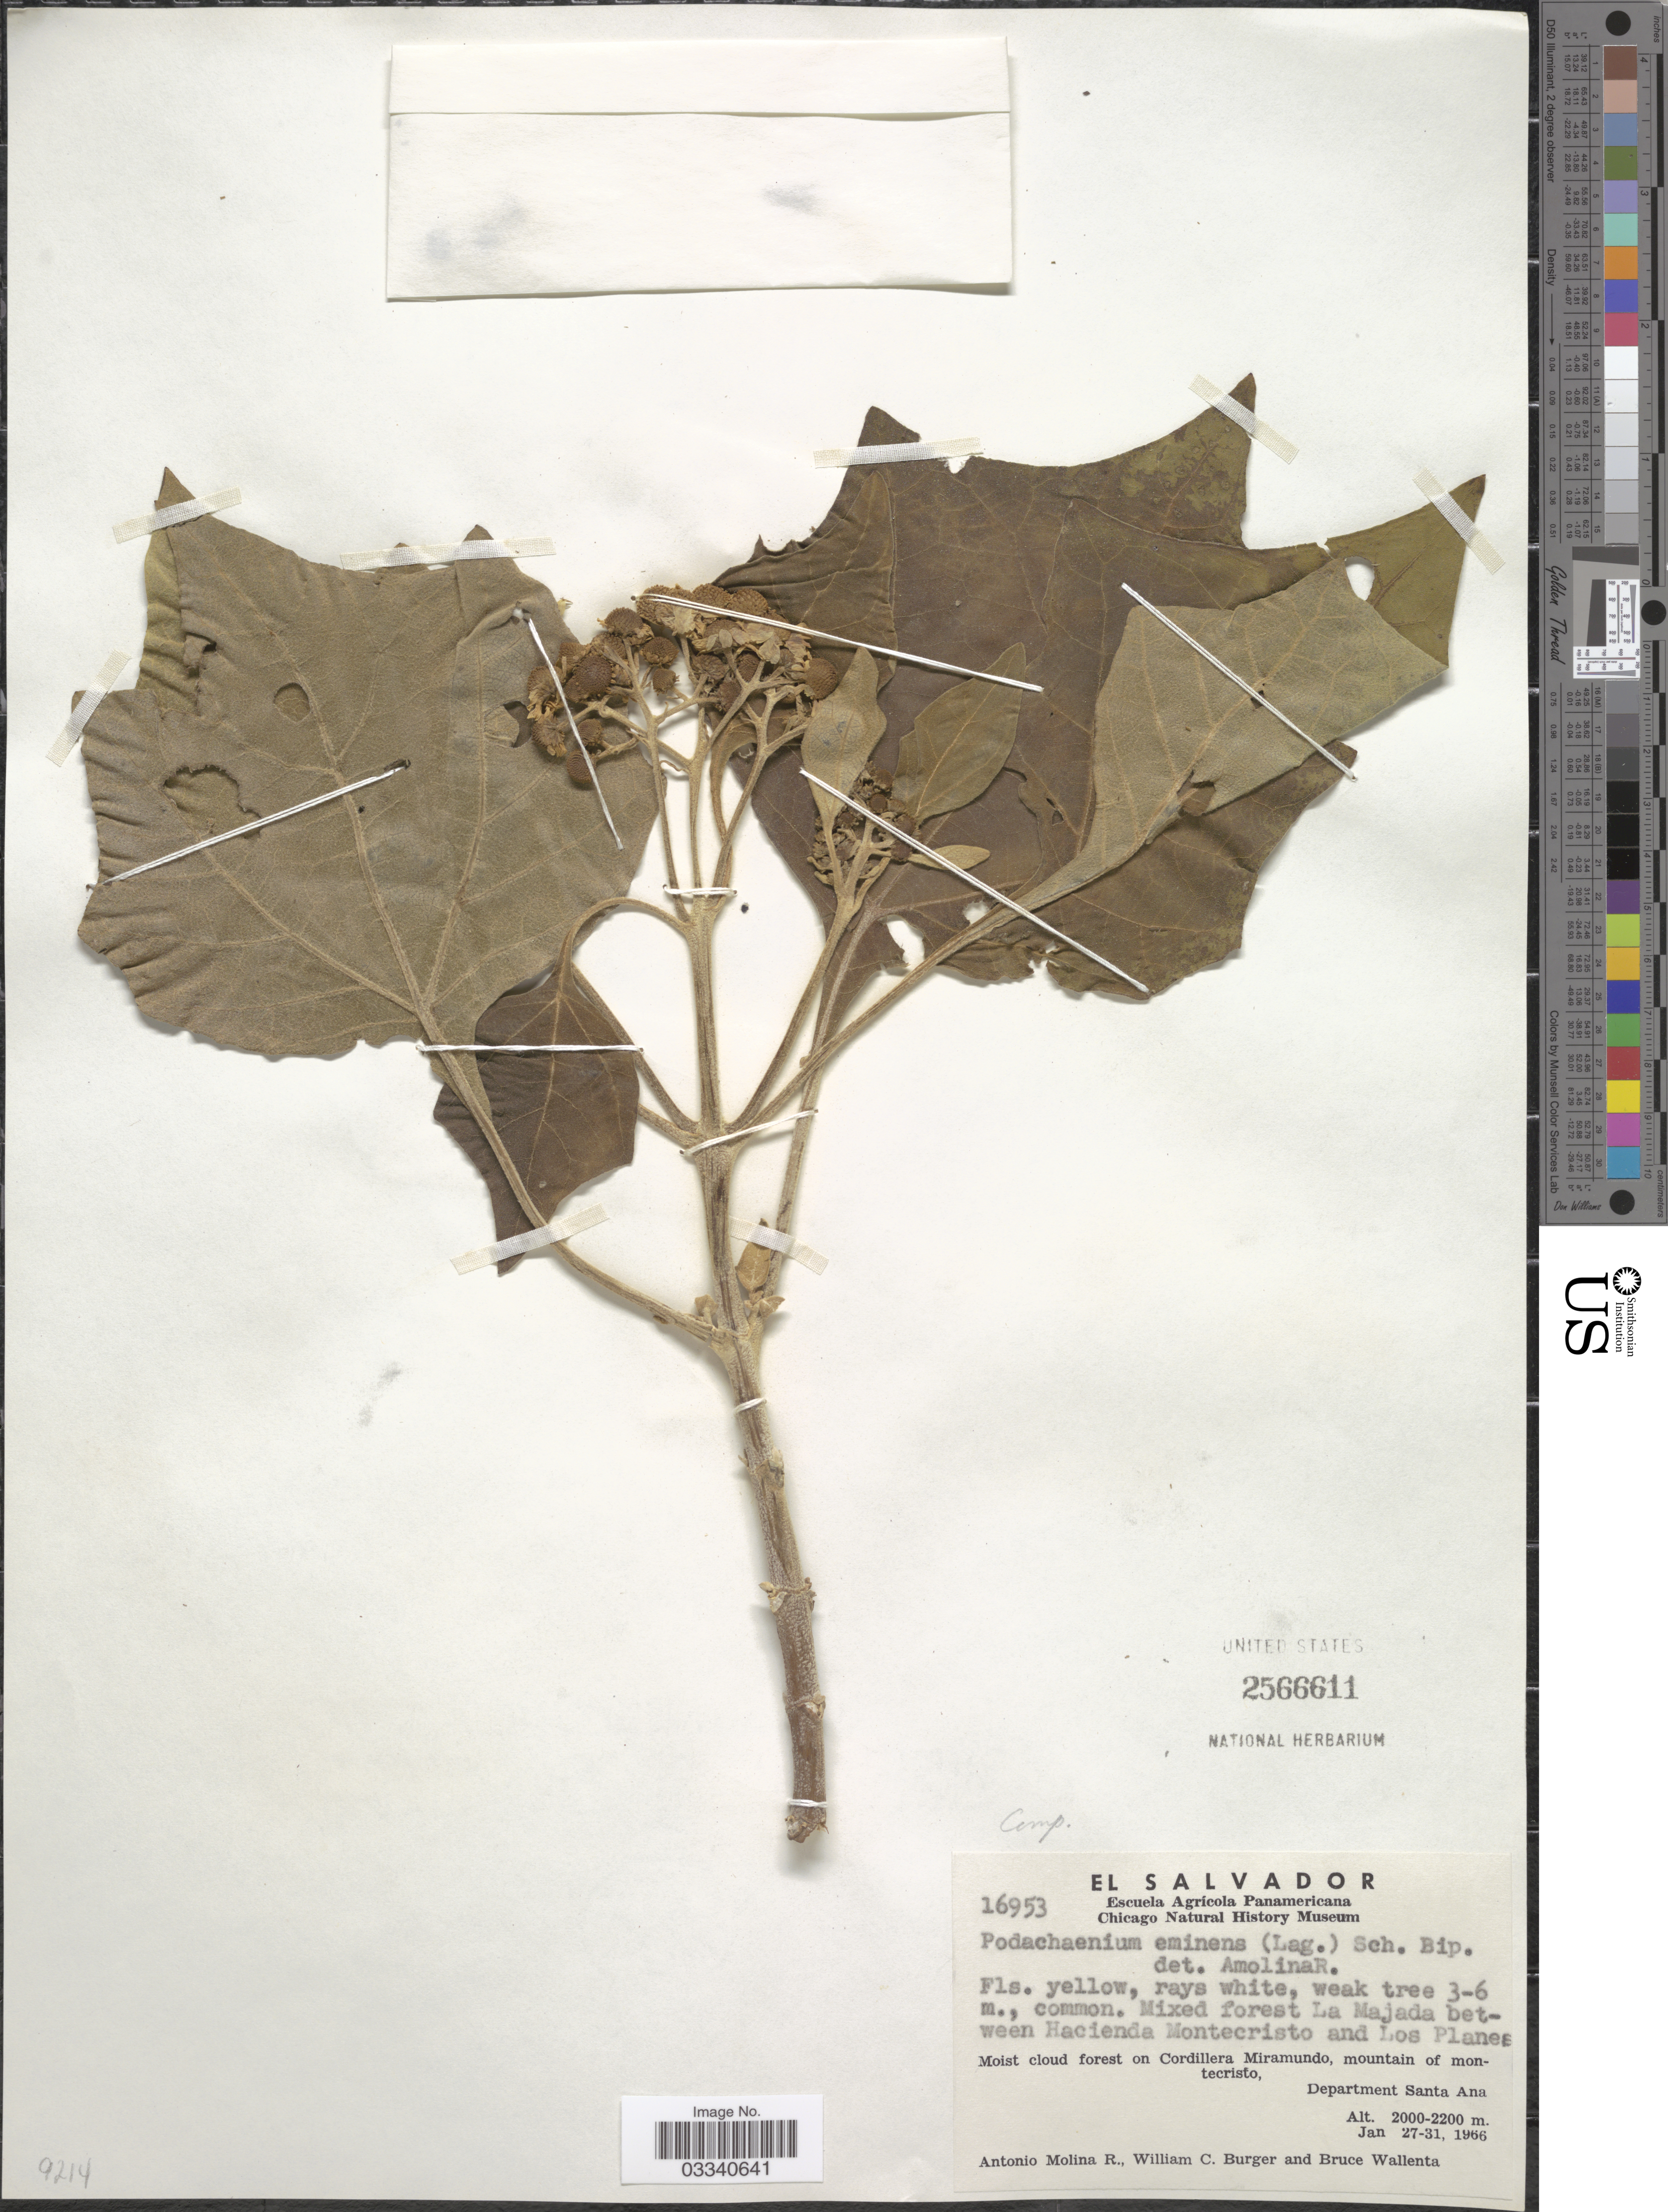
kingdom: Plantae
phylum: Tracheophyta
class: Magnoliopsida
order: Asterales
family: Asteraceae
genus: Podachaenium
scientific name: Podachaenium eminens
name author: (Lag.) Sch. Bip. ex Sch. Bip.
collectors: A. Molina R., W. Burger & B. Wallenta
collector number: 16953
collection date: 1966-01-27/1966-01-31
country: El Salvador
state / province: Santa Ana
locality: Mixed forest La Majada between Hacienda Montecristo and Los Planes. Moist cloud forest on Cordillera Miramundo, mountain of montecristo, Department Santa Ana.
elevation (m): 2000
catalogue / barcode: US 2566611